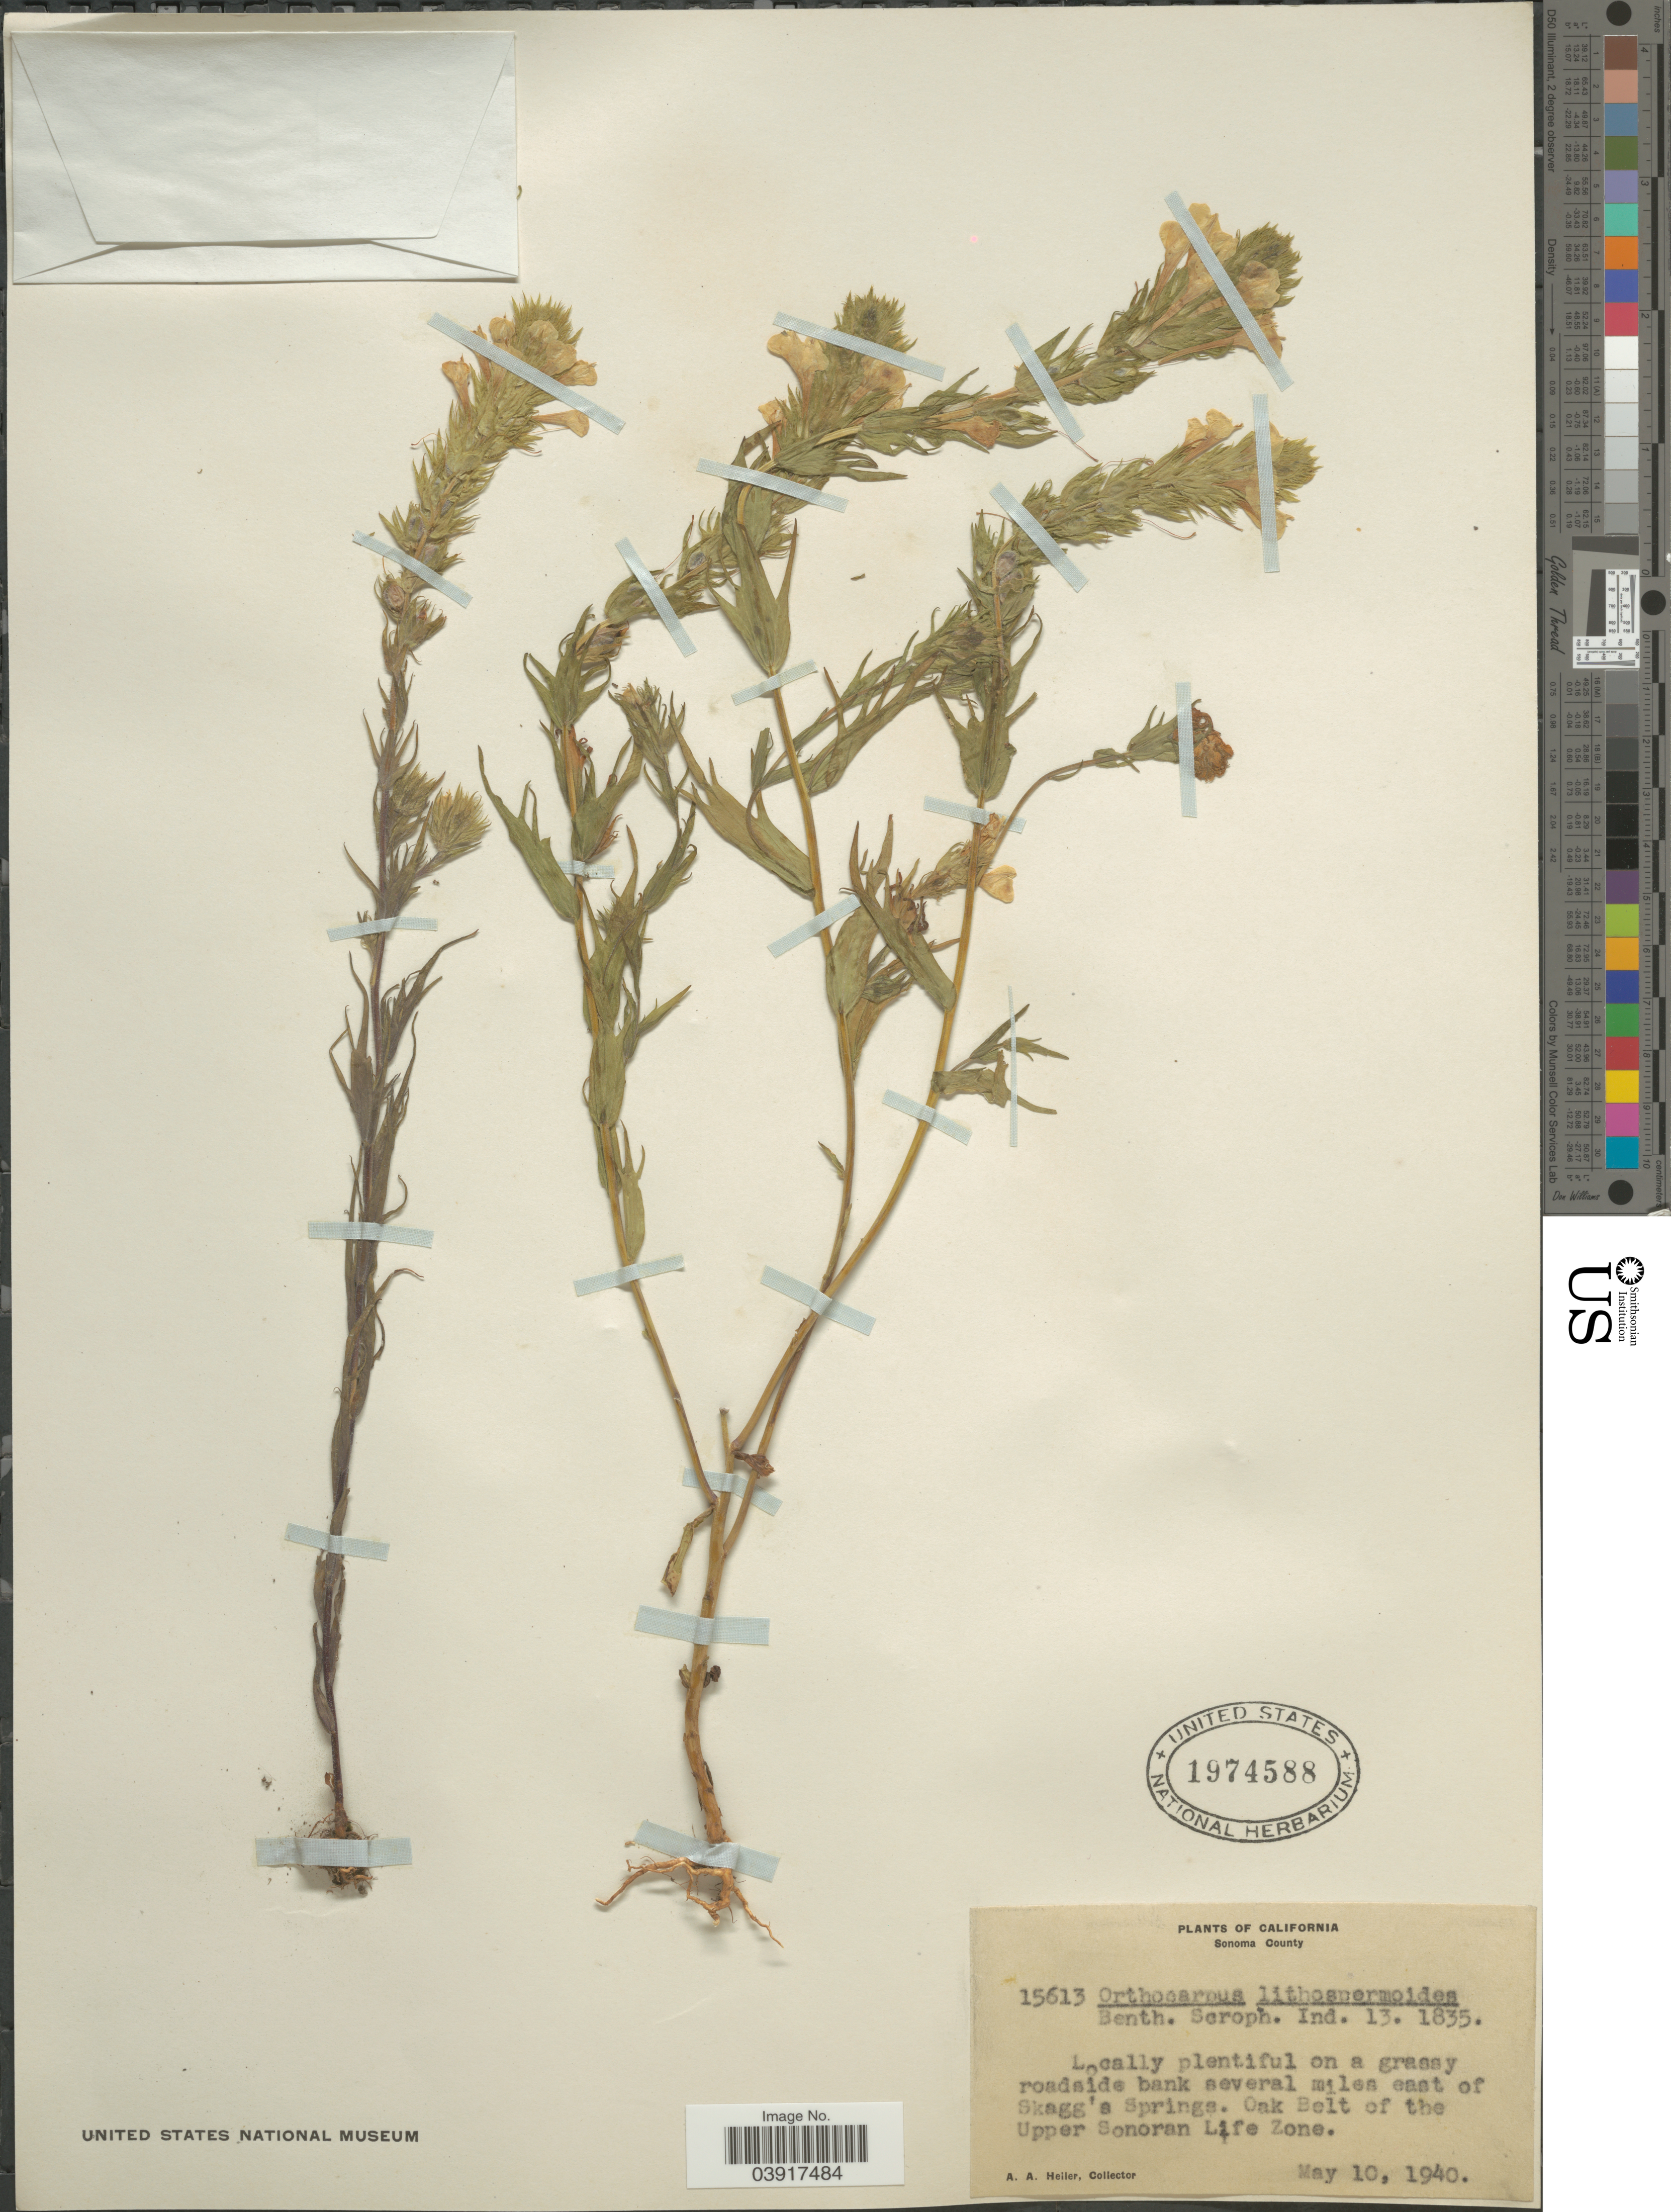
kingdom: Plantae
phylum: Tracheophyta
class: Magnoliopsida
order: Lamiales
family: Orobanchaceae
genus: Orthocarpus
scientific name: Orthocarpus lithospermoides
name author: Benth.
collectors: A. A. Heller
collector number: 15613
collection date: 1940-05-10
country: United States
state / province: California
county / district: Sonoma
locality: Sonoma County. On a grassy roadside bank several miles east of Skagg's Springs. Oak Belt of the Upper Sonoran Life Zone.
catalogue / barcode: US 1974588